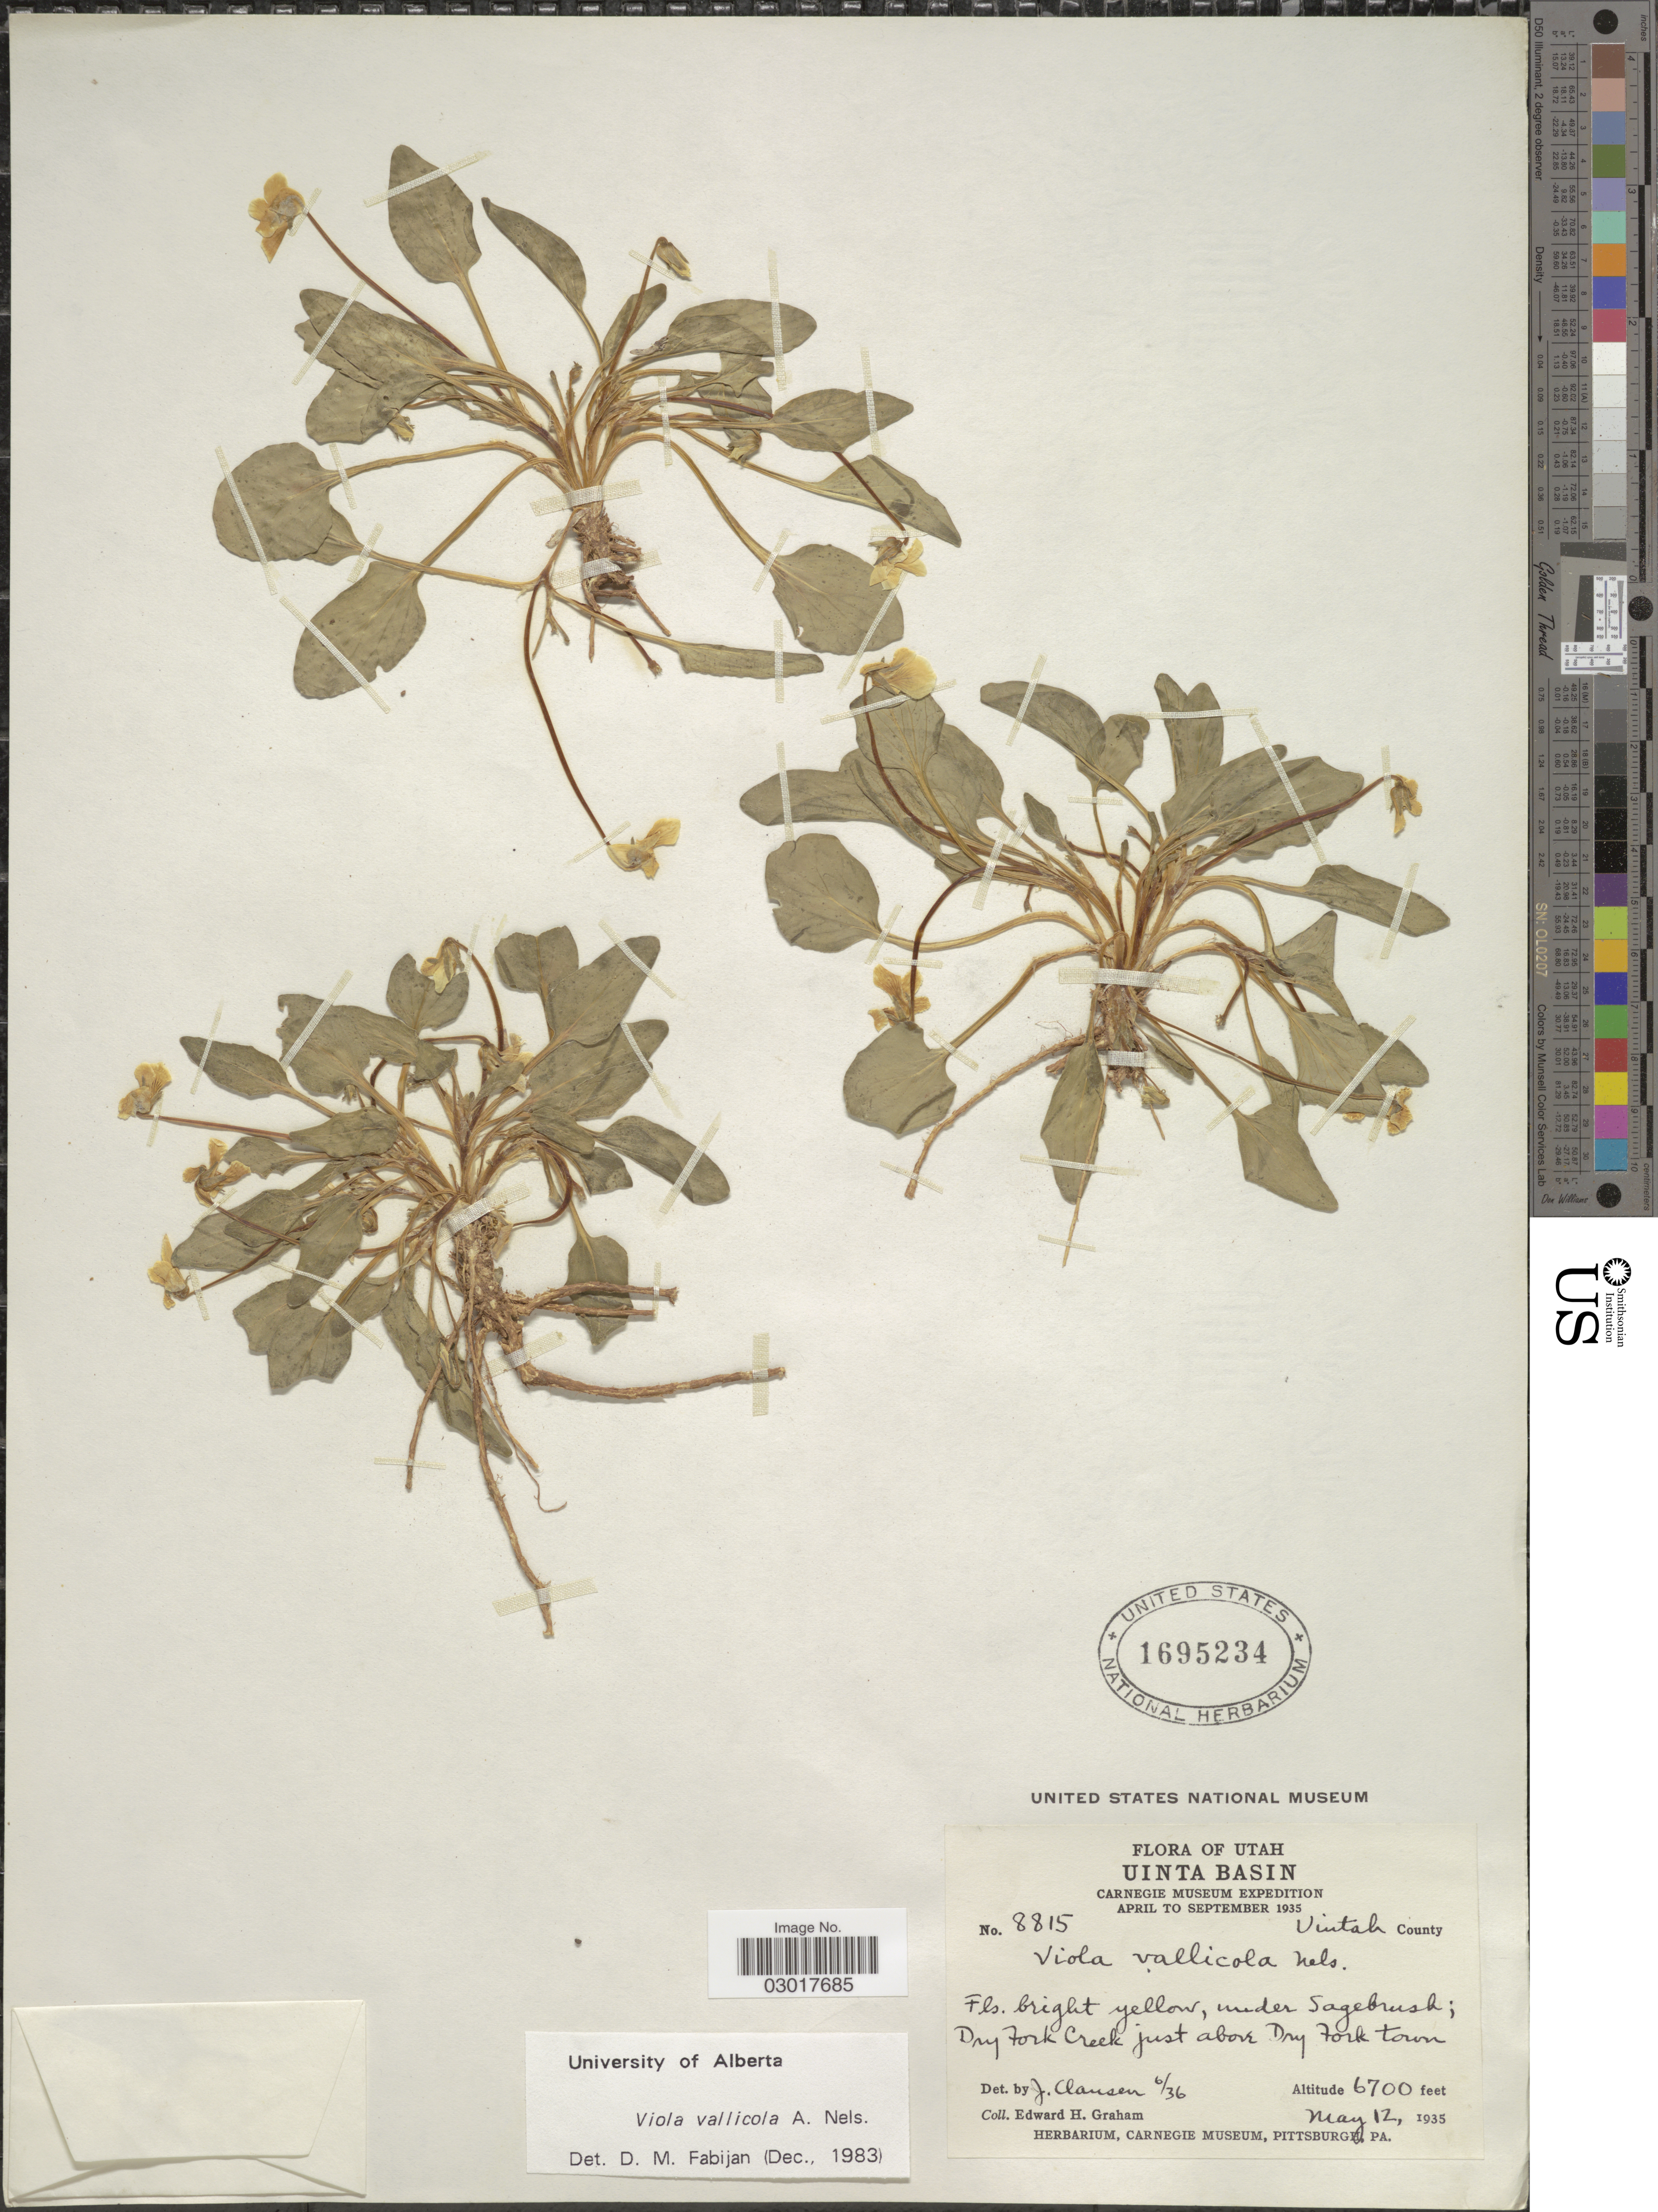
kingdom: Plantae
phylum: Tracheophyta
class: Magnoliopsida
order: Malpighiales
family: Violaceae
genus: Viola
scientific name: Viola vallicola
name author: A. Nelson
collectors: E. H. Graham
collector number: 8815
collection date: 1935-05-12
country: United States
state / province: Utah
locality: Uinta Basin. Uintah County. Dry Fork Creek just above Dry Fork town.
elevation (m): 2042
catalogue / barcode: US 1695234